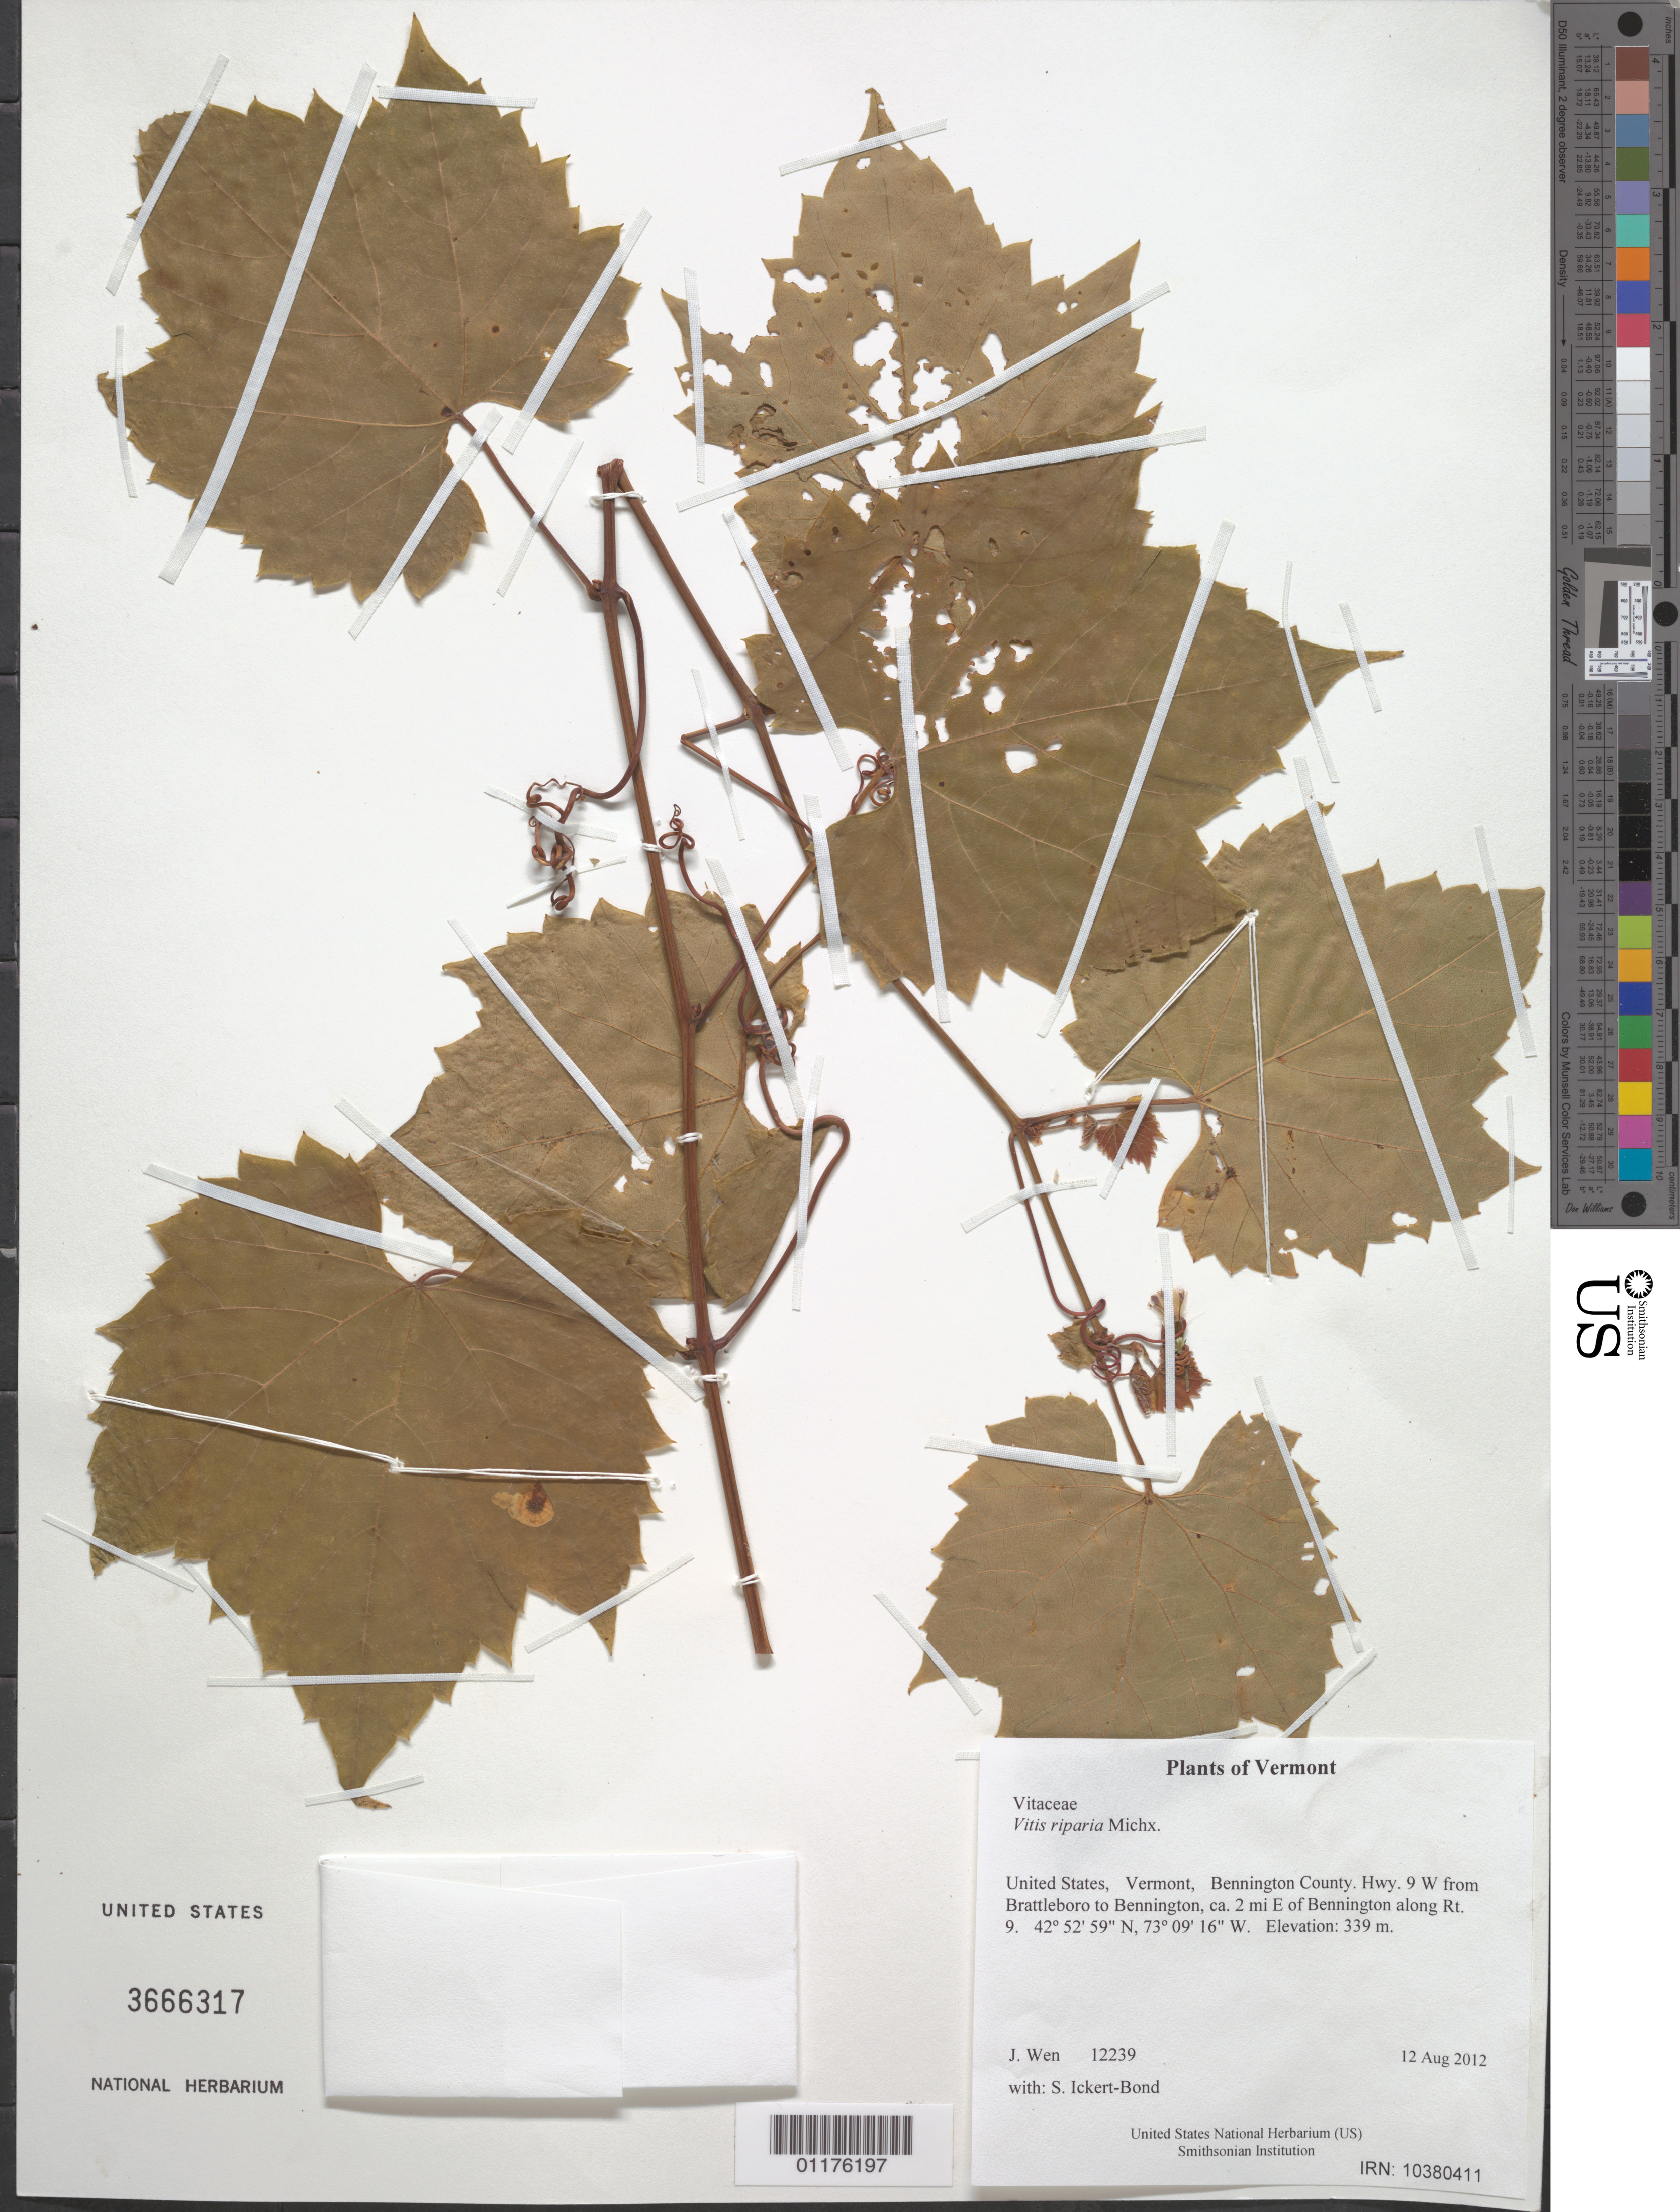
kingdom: Plantae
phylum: Tracheophyta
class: Magnoliopsida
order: Vitales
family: Vitaceae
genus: Vitis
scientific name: Vitis riparia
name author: Michx.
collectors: J. Wen & S. Ickert-Bond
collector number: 12239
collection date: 2012-08-12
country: United States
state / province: Vermont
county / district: Bennington County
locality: Hwy. 9 W from Brattleboro to Bennington, ca. 2 mi E of Bennington along Rt. 9.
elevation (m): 339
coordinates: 42 52.978 N N, 73 09.264 W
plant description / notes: rooted & voucher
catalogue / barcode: US 3666317